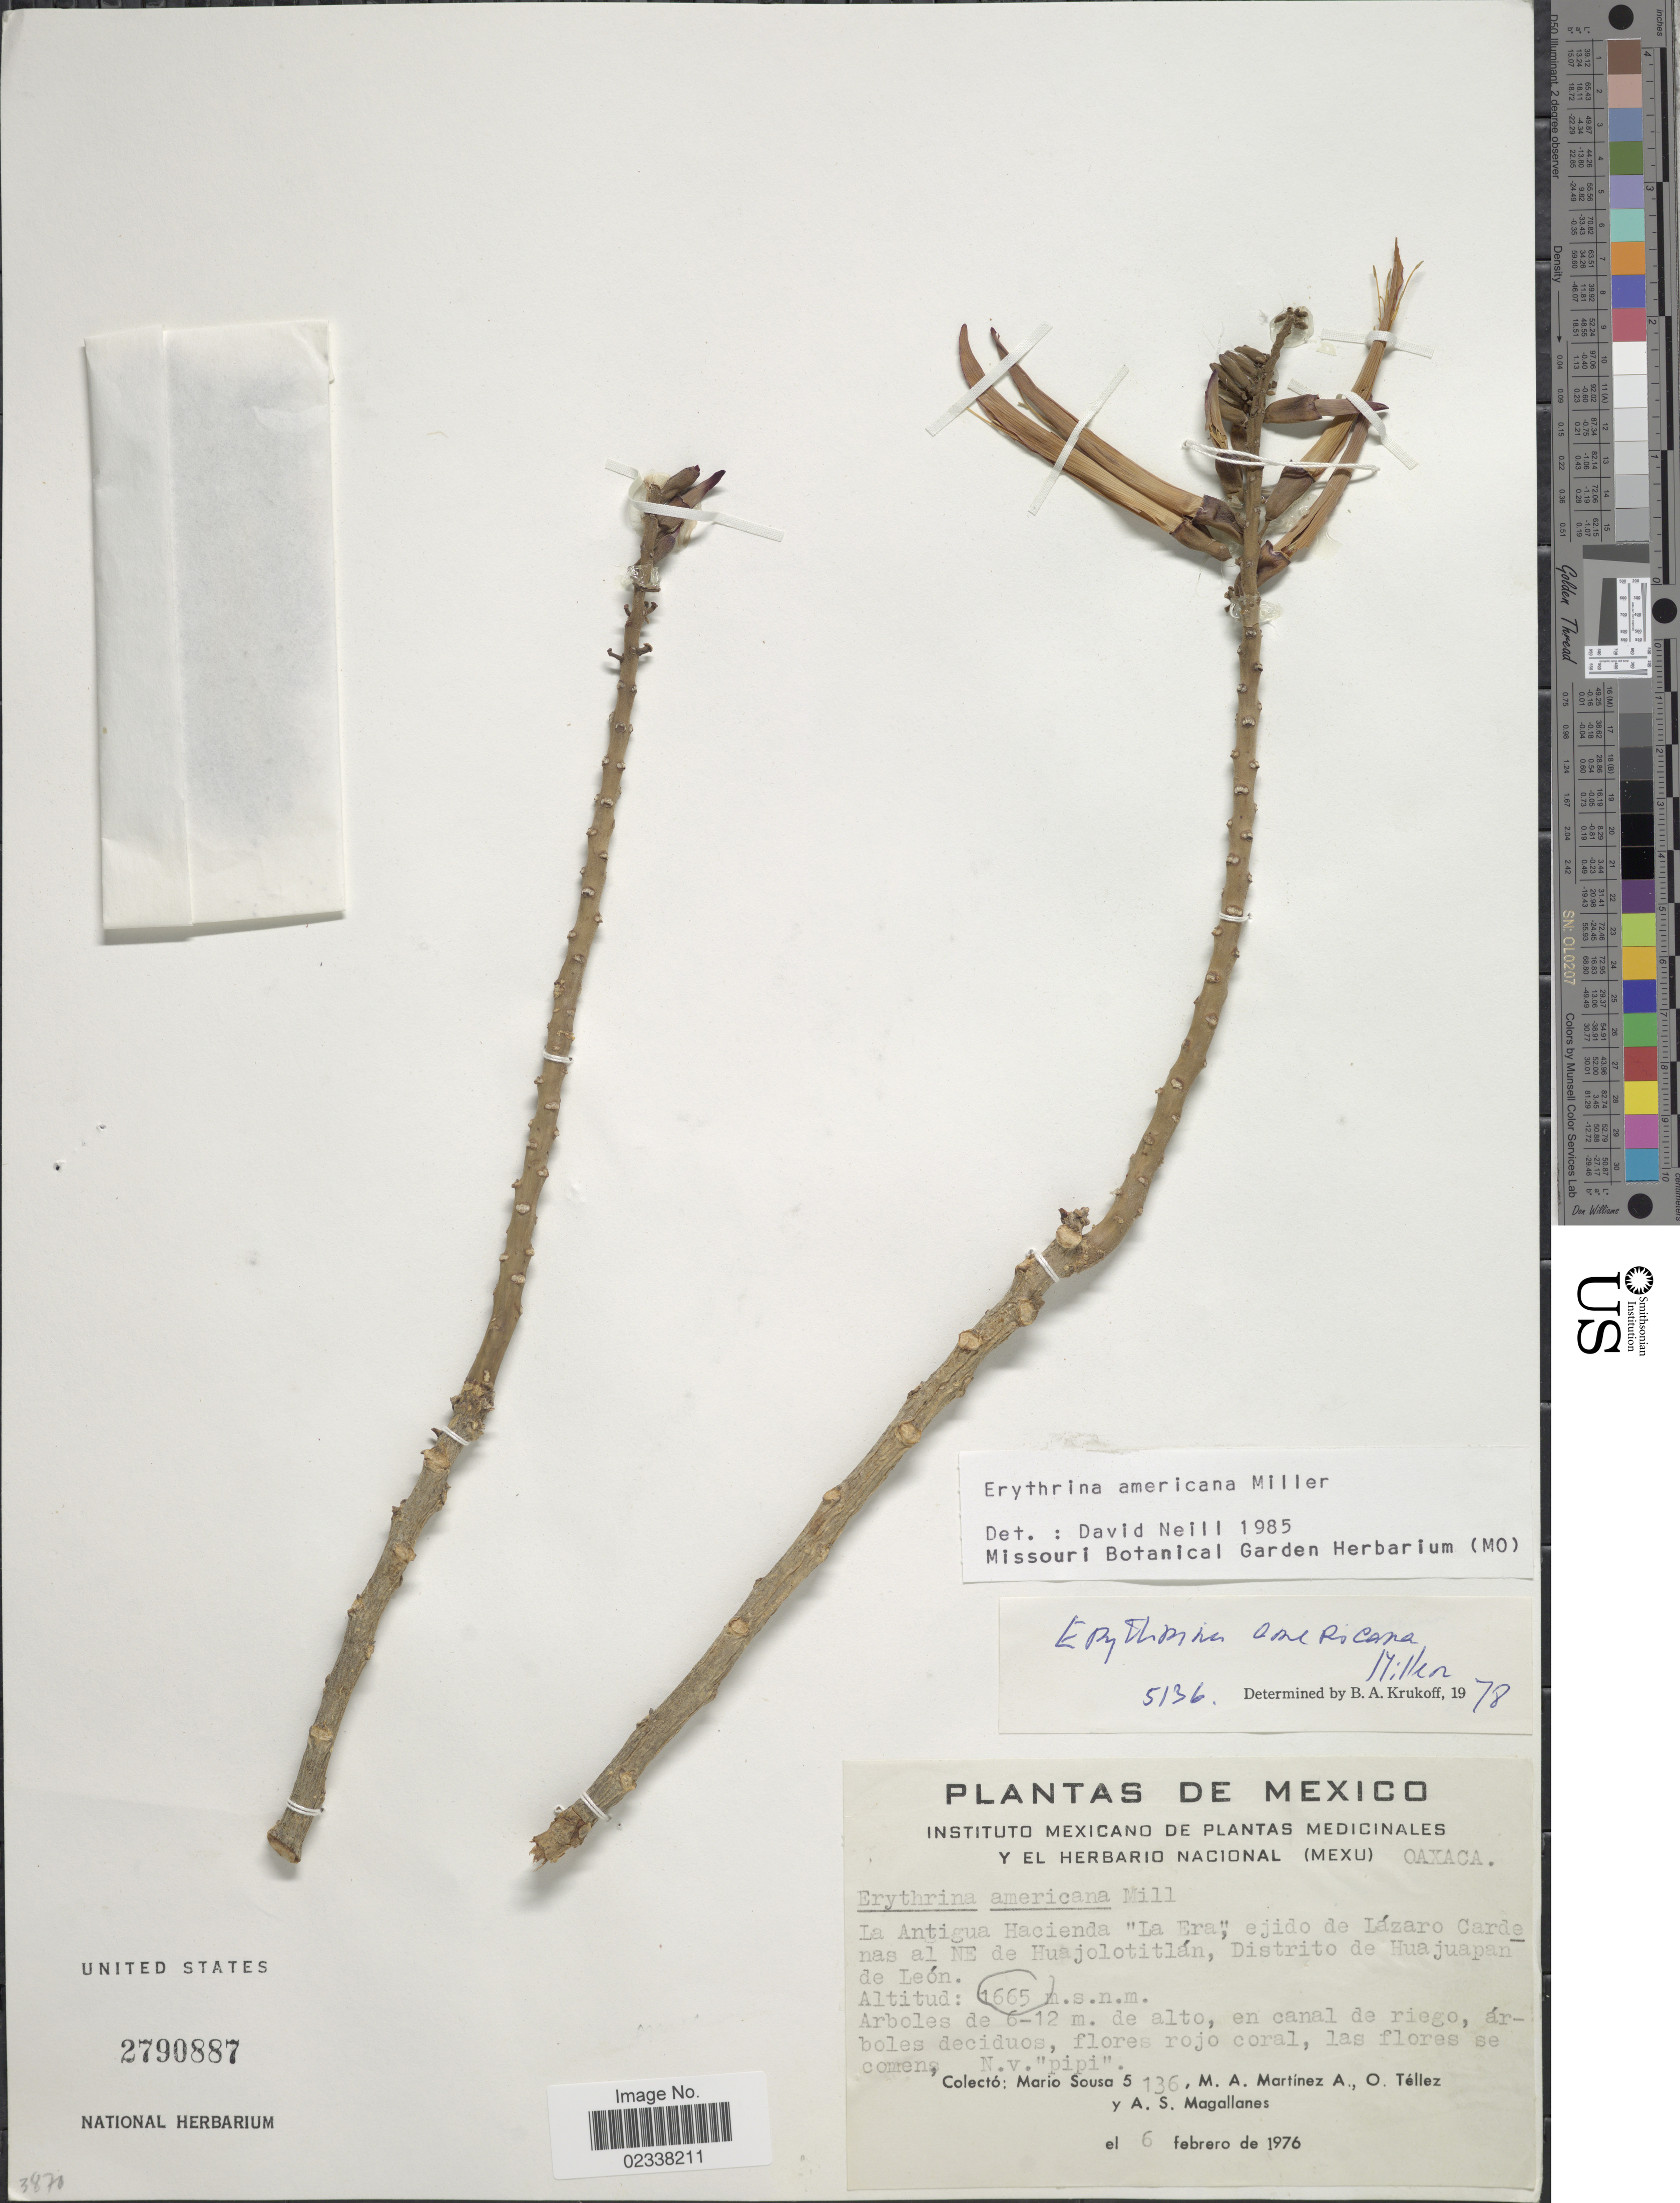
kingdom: Plantae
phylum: Tracheophyta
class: Magnoliopsida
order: Fabales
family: Fabaceae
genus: Erythrina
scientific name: Erythrina americana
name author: Mill.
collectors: M. Sousa S., M. A. Martinez, Téllez, O. & Schubert, B.G. & A. Magallanes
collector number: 5136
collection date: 1976-02-06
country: Mexico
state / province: Oaxaca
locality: La Antigua Hacienda "La Era", ejido de Lázaro Cardenas al NE de Huajolotitlán, Distrito de Huajuapan de León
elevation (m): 1665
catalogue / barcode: US 2790887